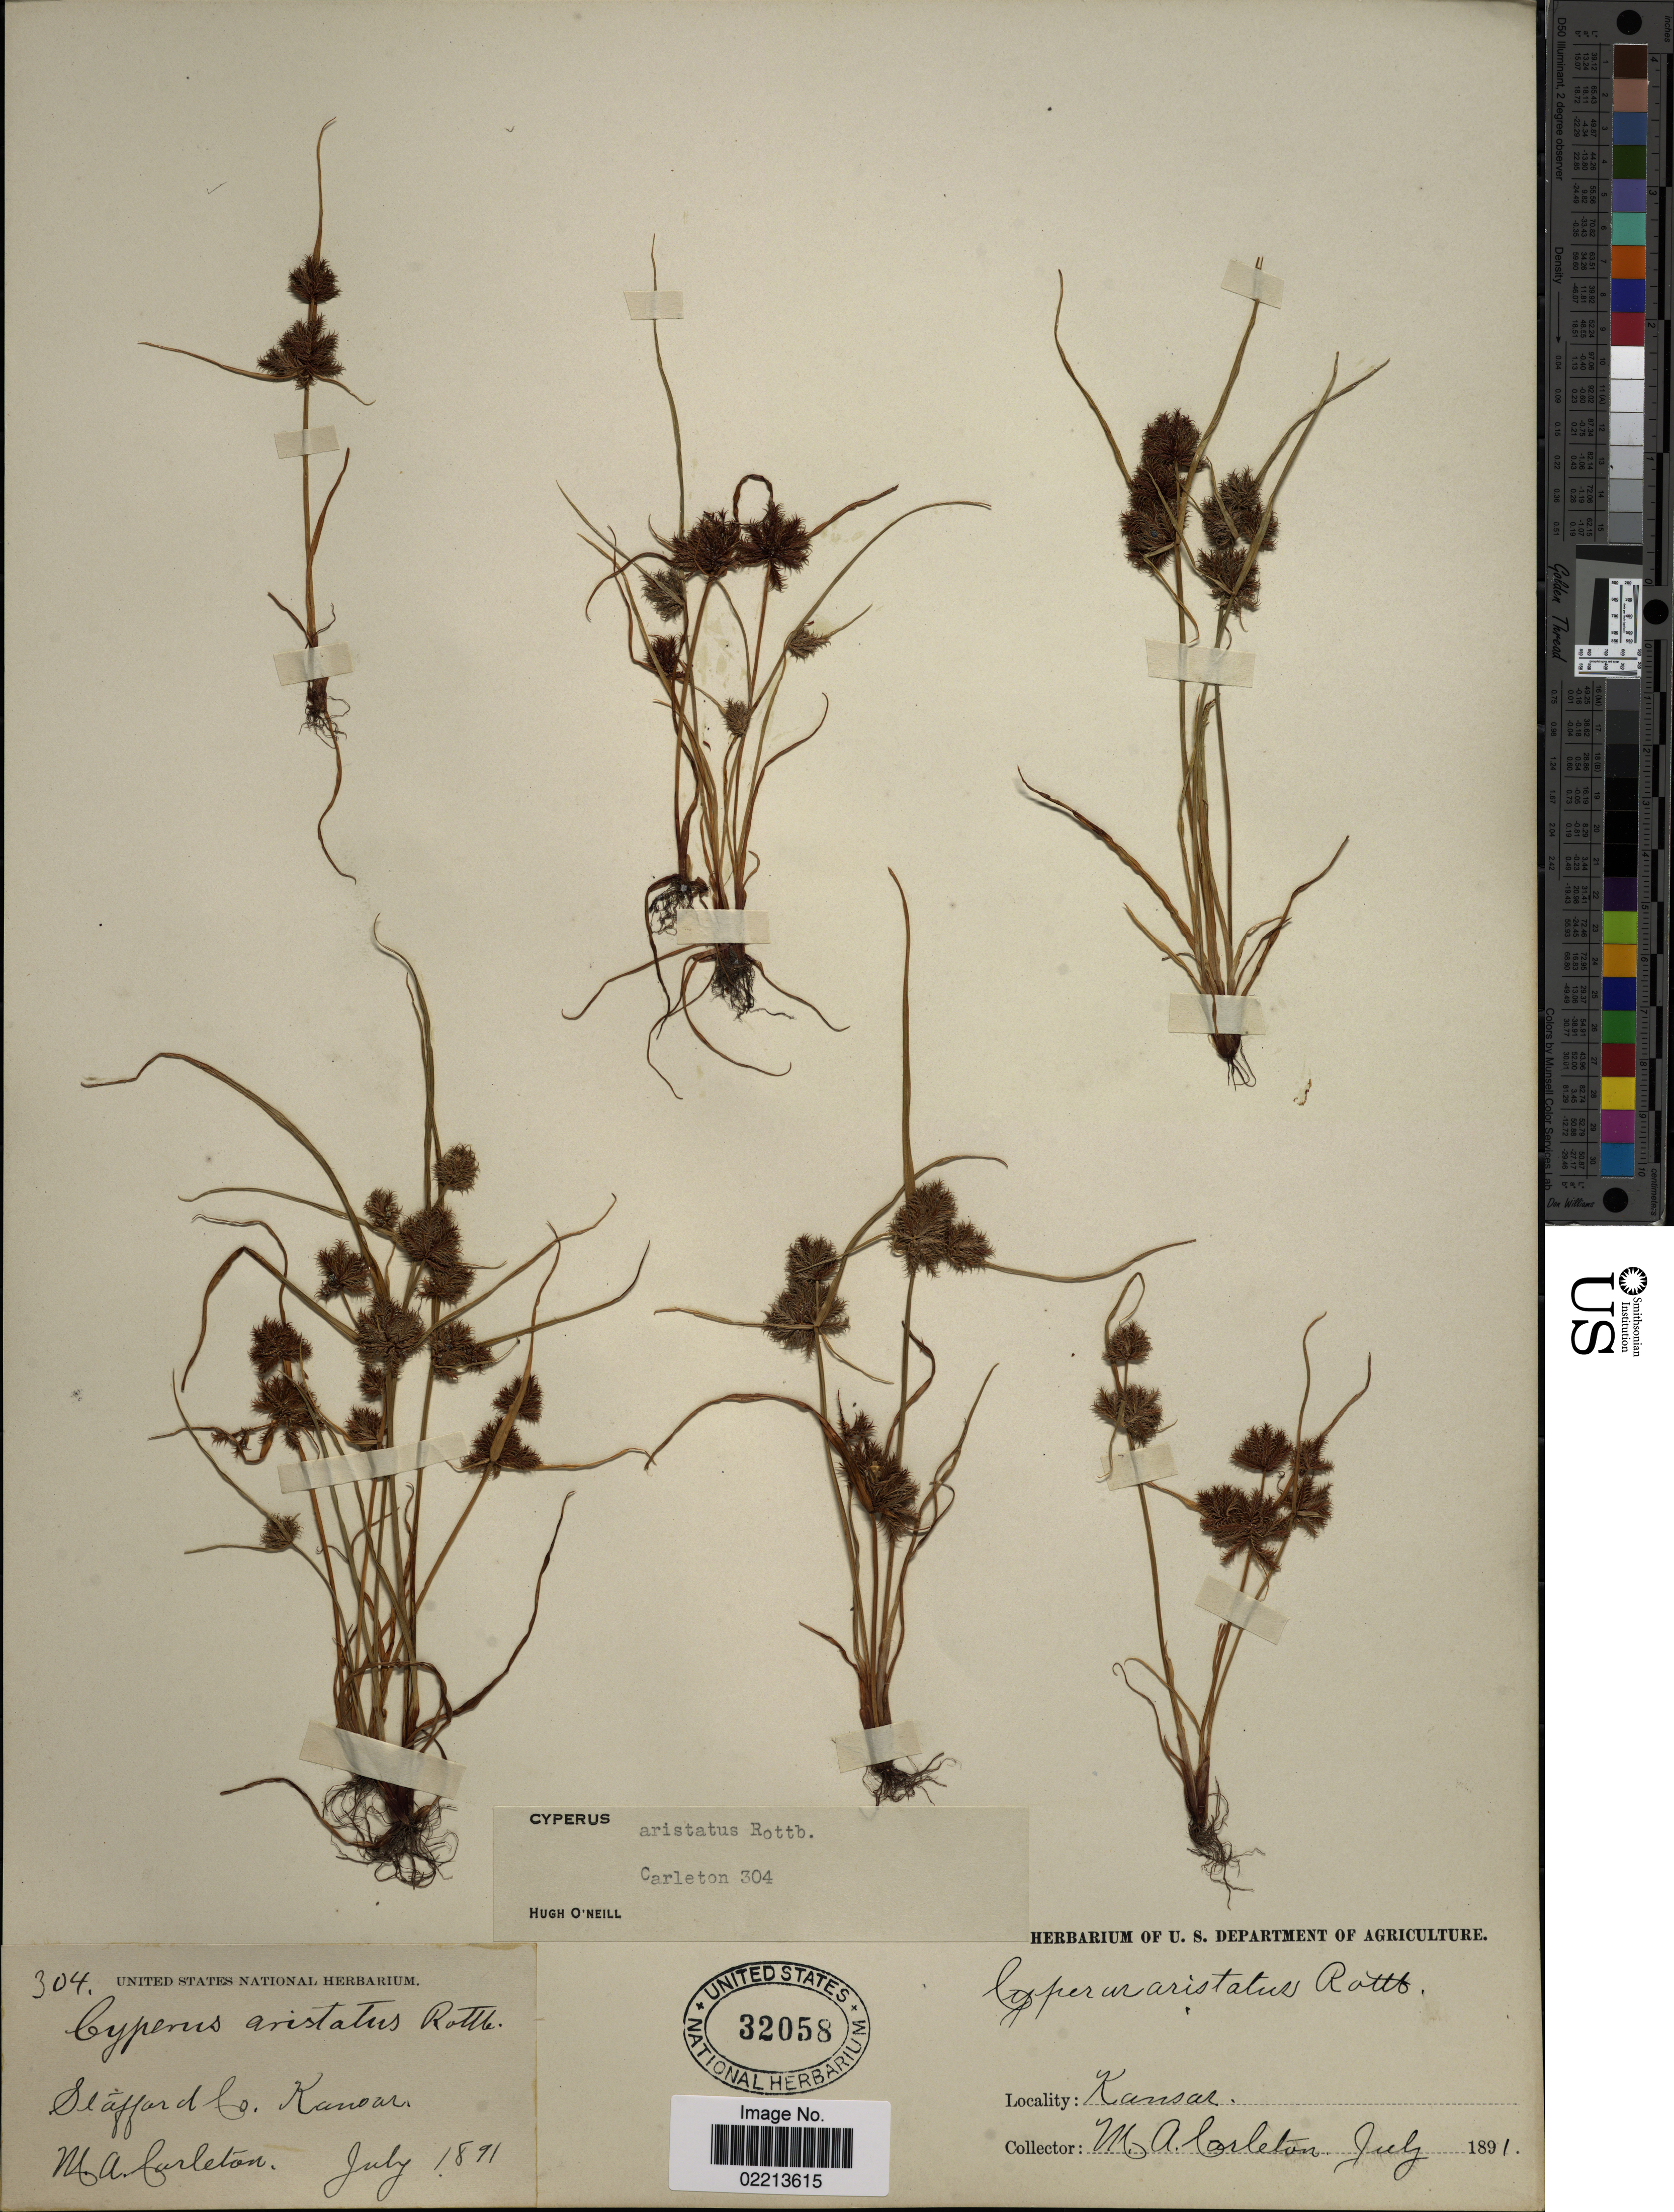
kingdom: Plantae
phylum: Tracheophyta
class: Liliopsida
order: Poales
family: Cyperaceae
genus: Cyperus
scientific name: Cyperus squarrosus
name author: L.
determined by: Strong, Mark T., (BOT), Smithsonian Institution - National Museum of Natural History (UNITED STATES)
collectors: M. A. Carleton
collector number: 304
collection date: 1891-07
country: United States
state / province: Kansas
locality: Stafford Co.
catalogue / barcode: US 32058